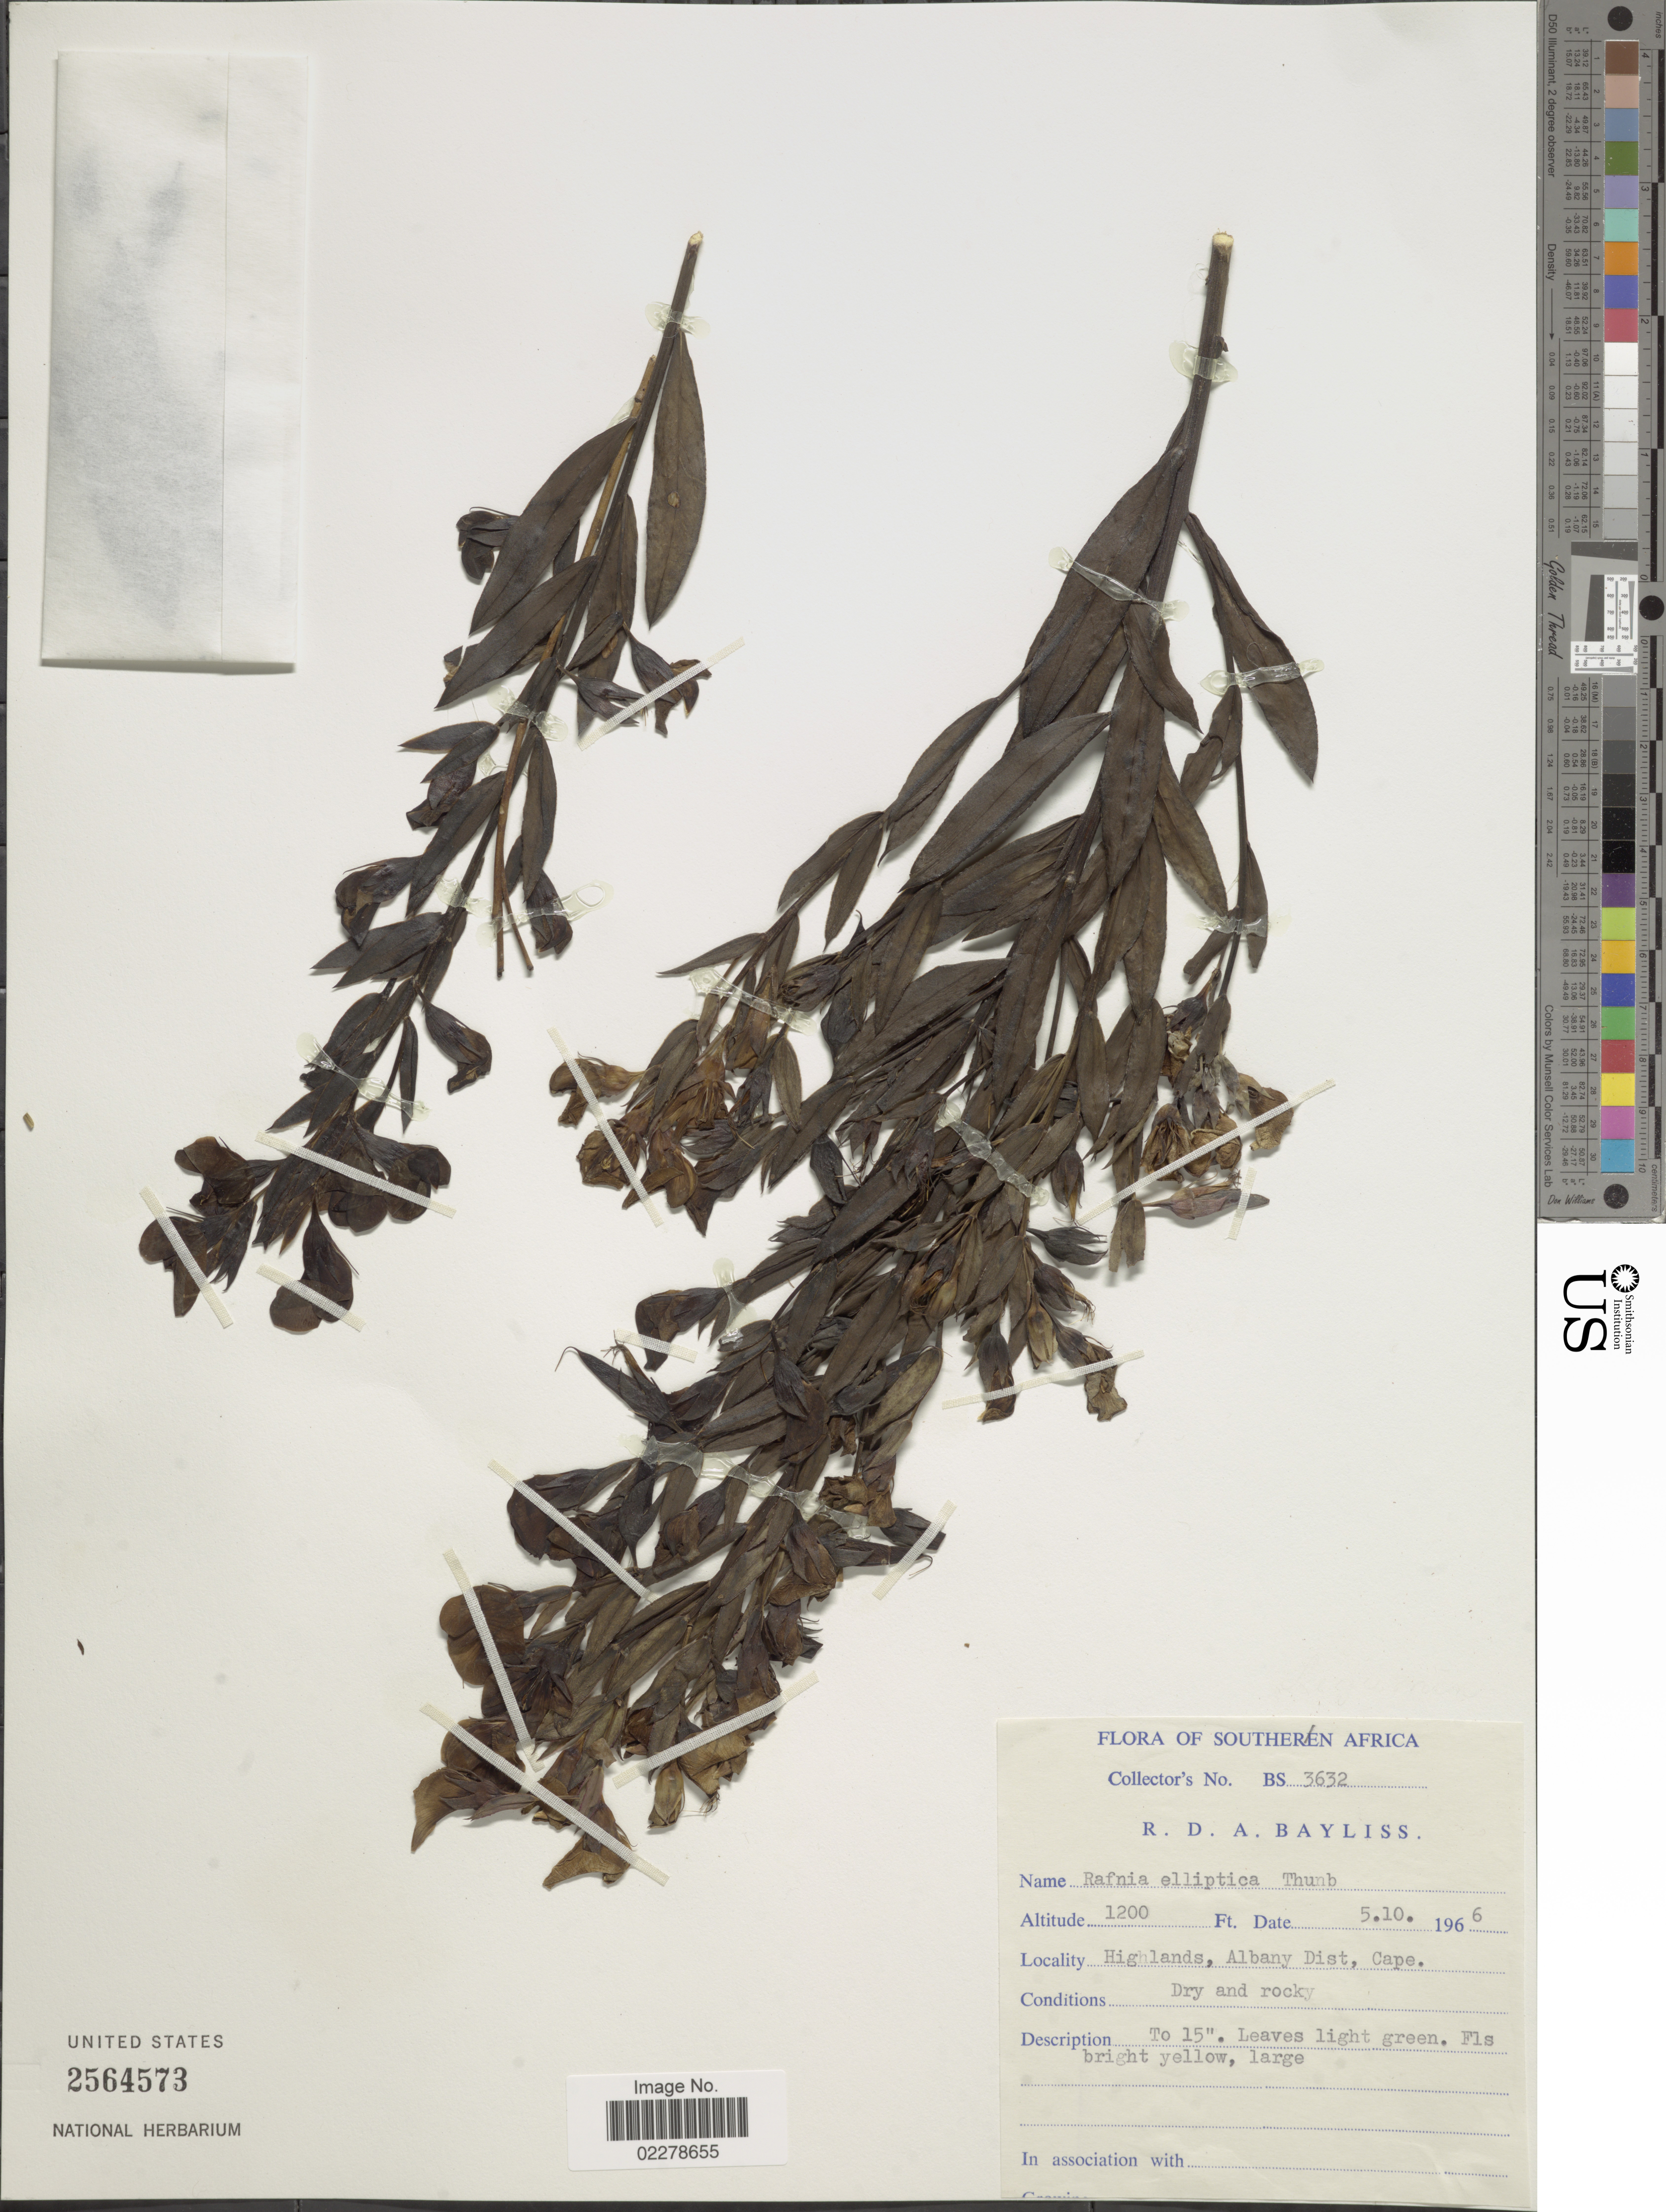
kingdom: Plantae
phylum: Tracheophyta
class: Magnoliopsida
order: Fabales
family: Fabaceae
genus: Rafnia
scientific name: Rafnia elliptica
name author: Thunb.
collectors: R. Bayliss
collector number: BS3632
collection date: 1966-10-05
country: South Africa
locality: Southern Africa. Highlands, Albany Dist, Cape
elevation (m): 366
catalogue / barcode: US 2564573